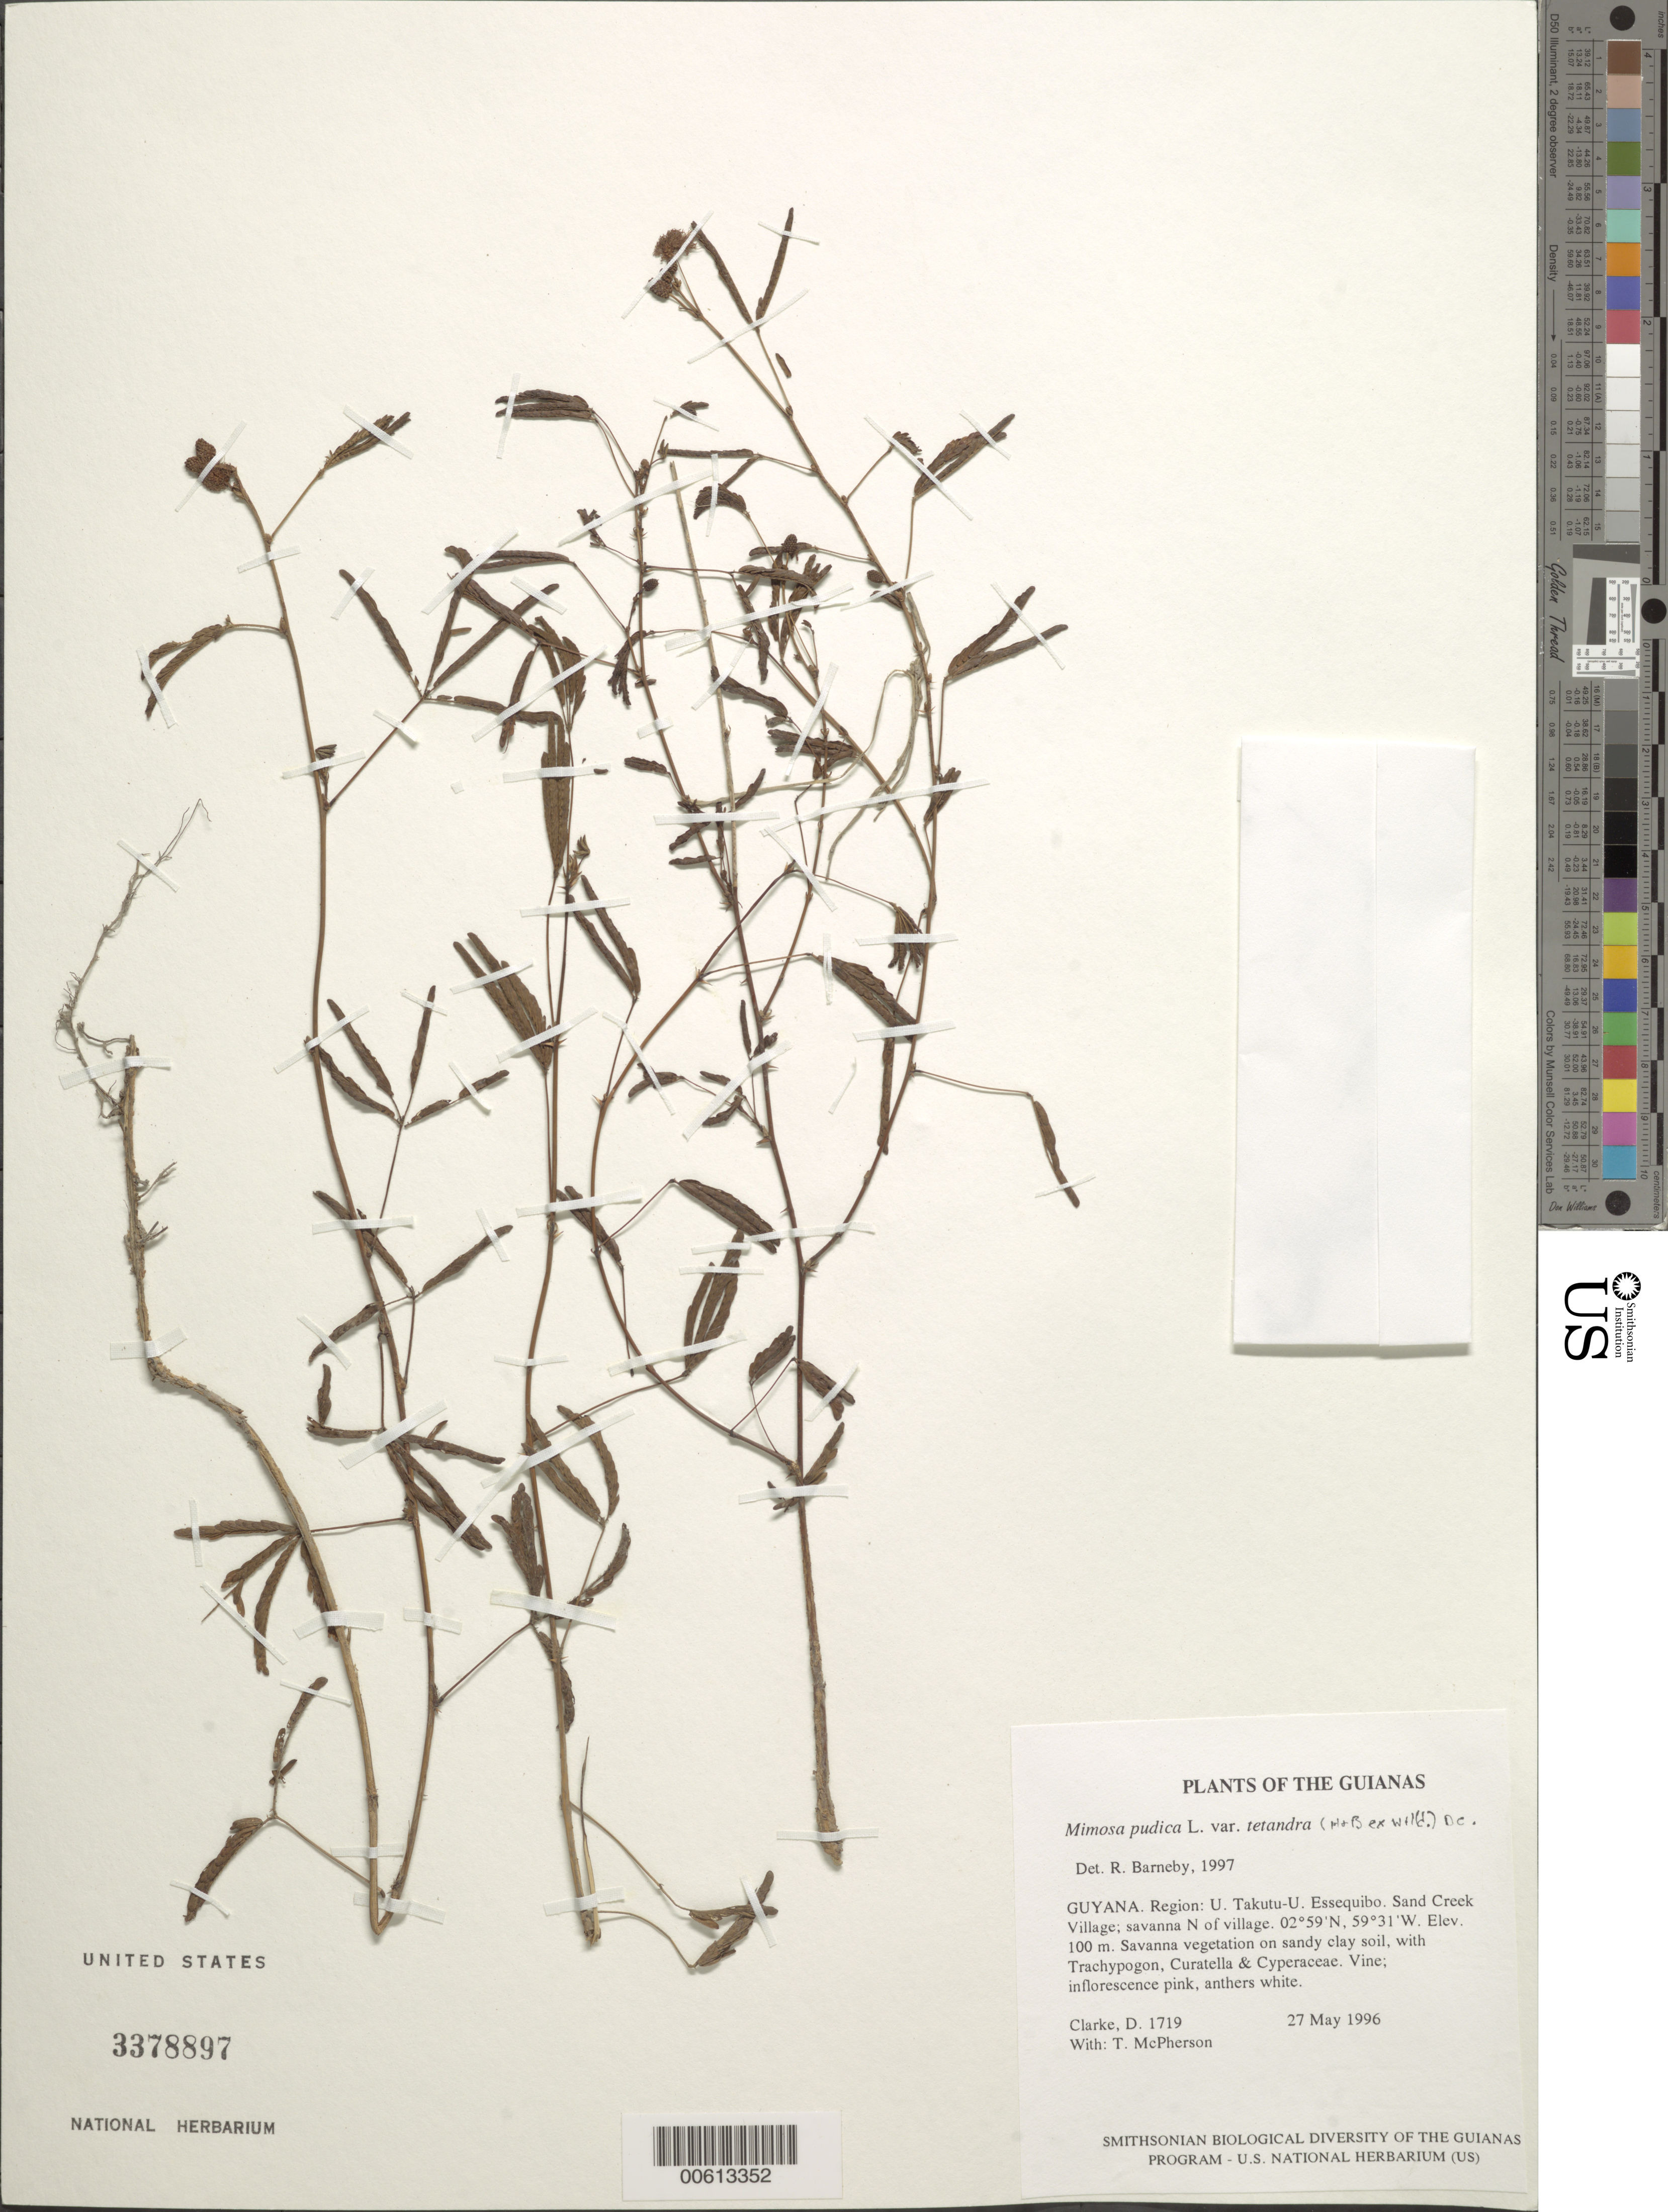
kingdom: Plantae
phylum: Tracheophyta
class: Magnoliopsida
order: Fabales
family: Fabaceae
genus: Mimosa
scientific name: Mimosa pudica var. tetrandra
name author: L.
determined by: Barneby, Rupert C., (NY)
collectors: H. D. Clarke & T. McPherson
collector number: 1719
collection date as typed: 27 May 1996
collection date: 1996-05-27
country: Guyana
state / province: U. Takutu-U. Essequibo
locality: Sand Creek Village; savanna N of village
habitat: Savanna vegetation on sandy clay soil, with Trachypogon, Curatella & Cyperaceae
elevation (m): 100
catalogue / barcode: US 3378897